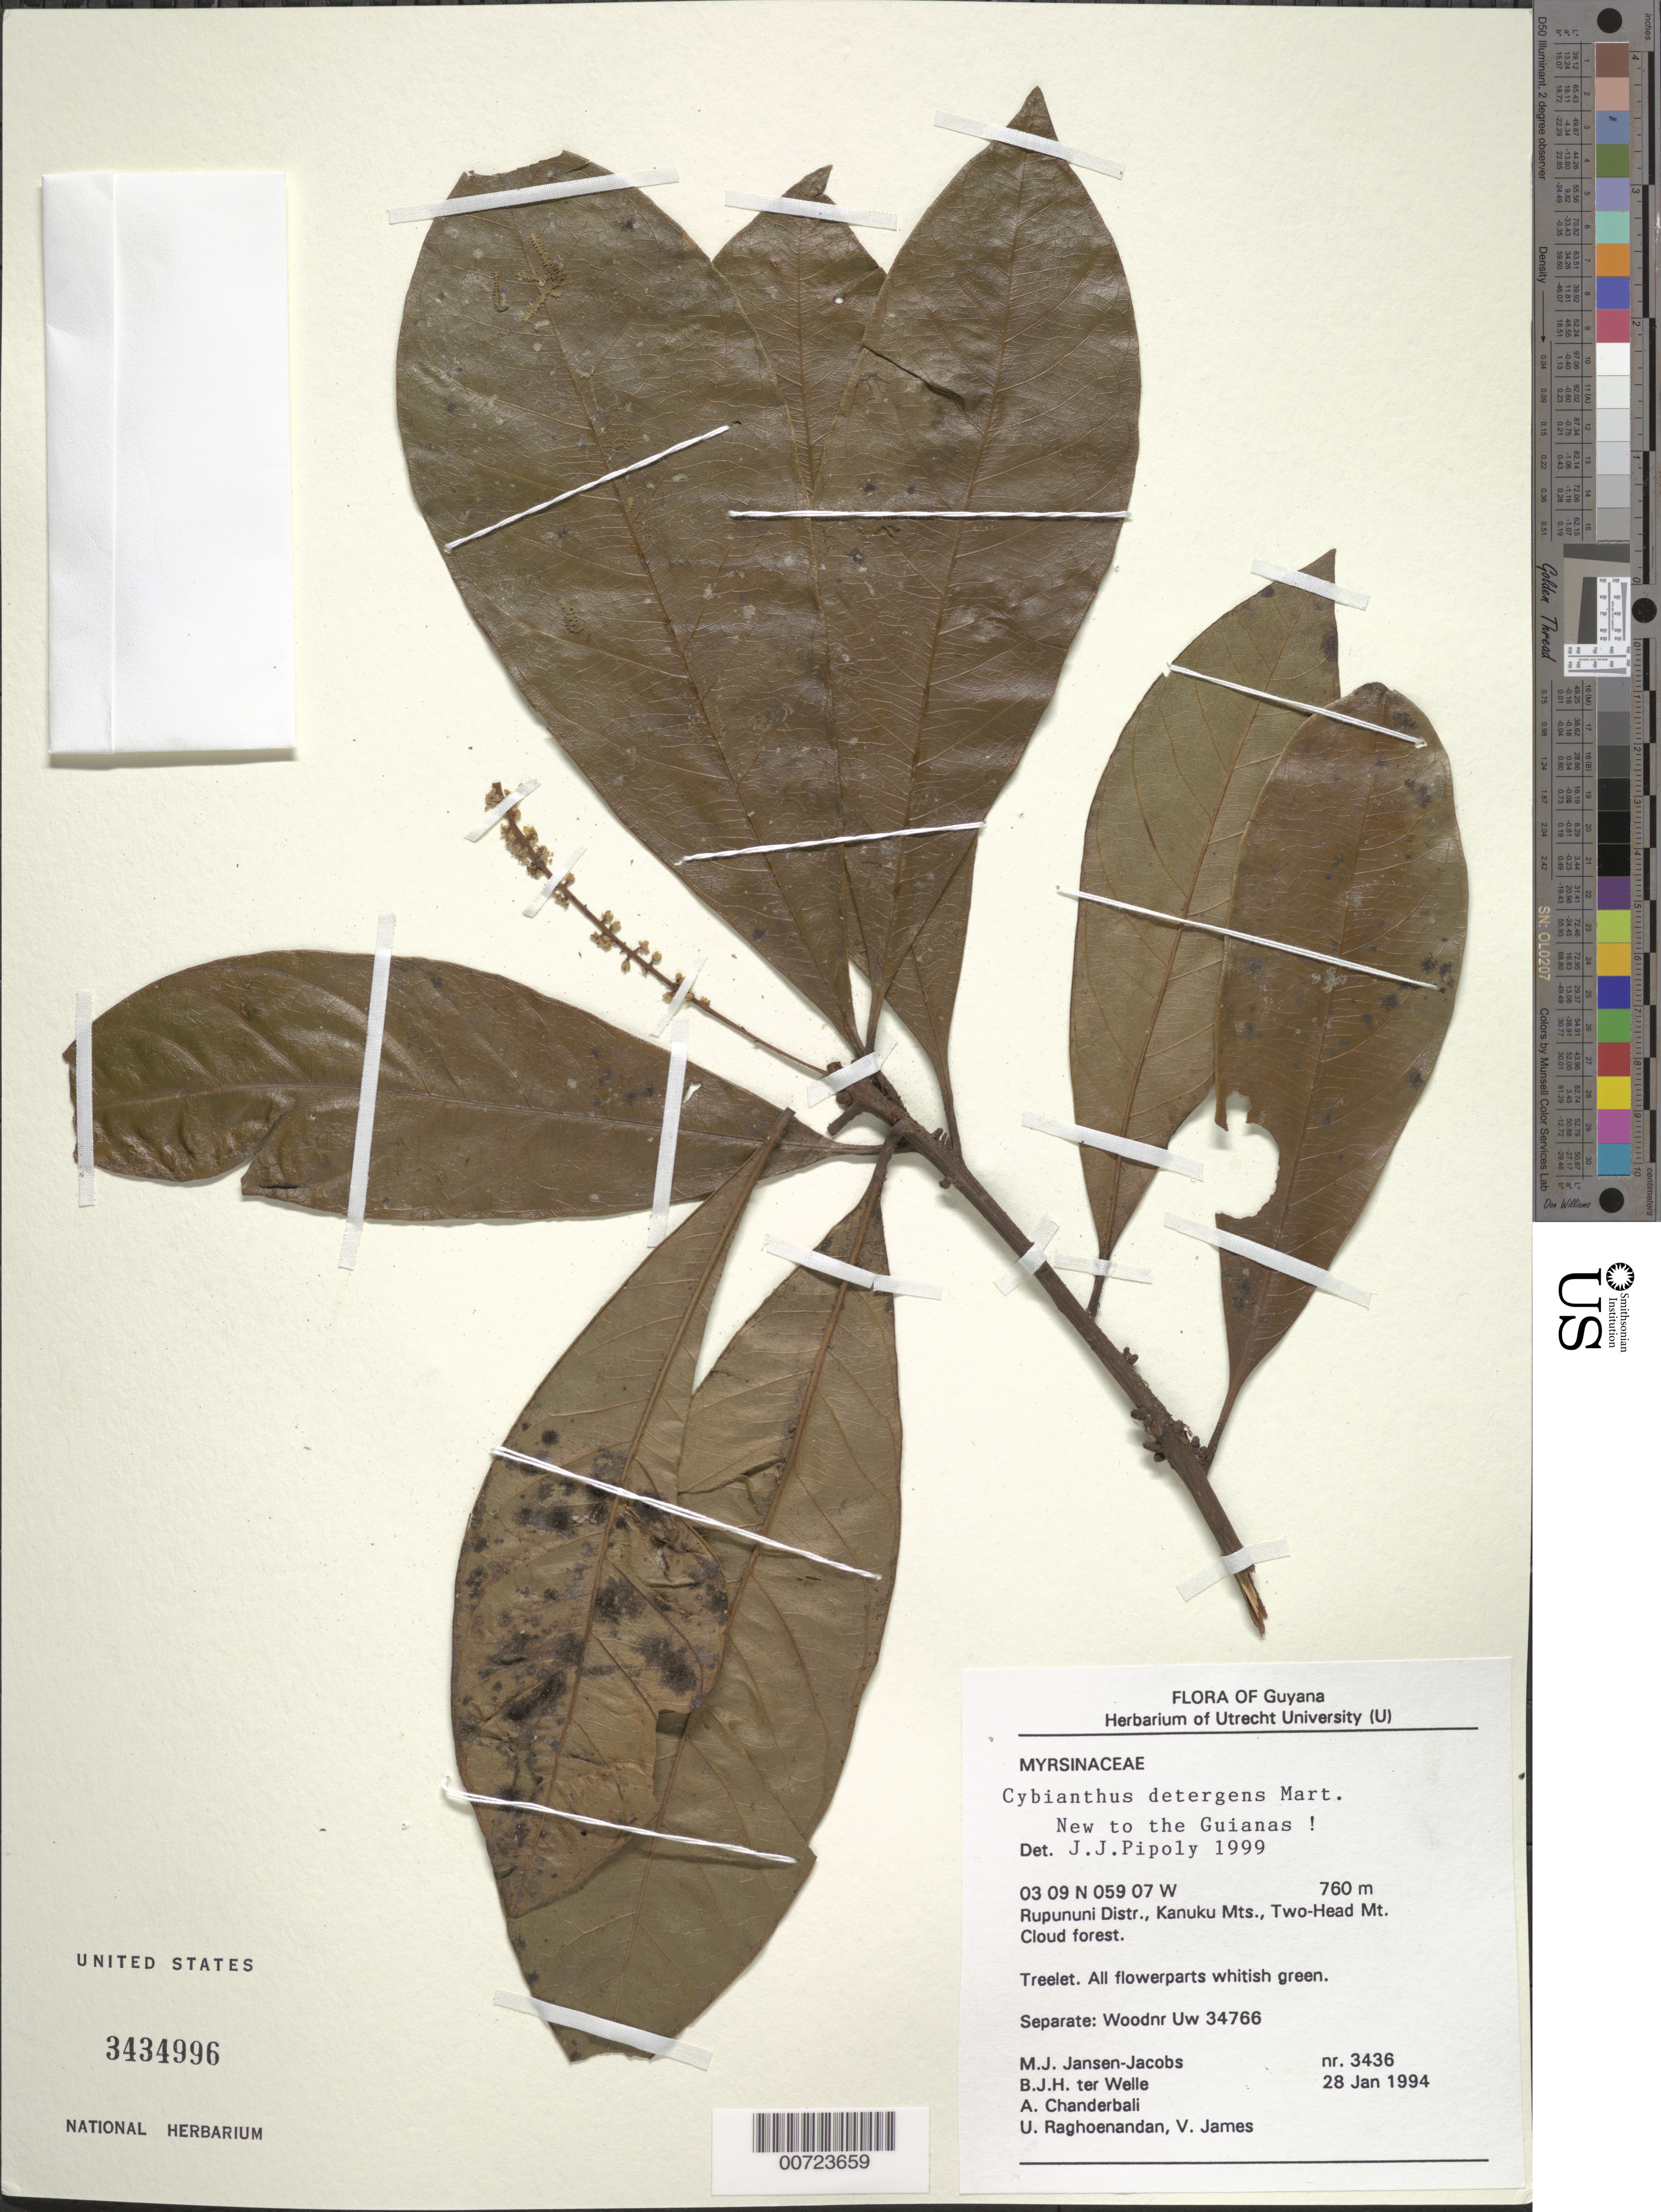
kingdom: Plantae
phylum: Tracheophyta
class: Magnoliopsida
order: Ericales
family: Primulaceae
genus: Cybianthus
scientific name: Cybianthus detergens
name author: Mart.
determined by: Pipoly, J. J., III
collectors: M. J. Jansen-Jacobs, B. Welle, A. S. Chanderbali, U. Raghoenandan & V. James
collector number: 3436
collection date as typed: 28-Jan-94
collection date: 1994-01-28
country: Guyana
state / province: U. Takutu-U. Essequibo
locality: Two-Head Mt., Kanuku Mts.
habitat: Cloud forest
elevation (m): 760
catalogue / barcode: US 3434996